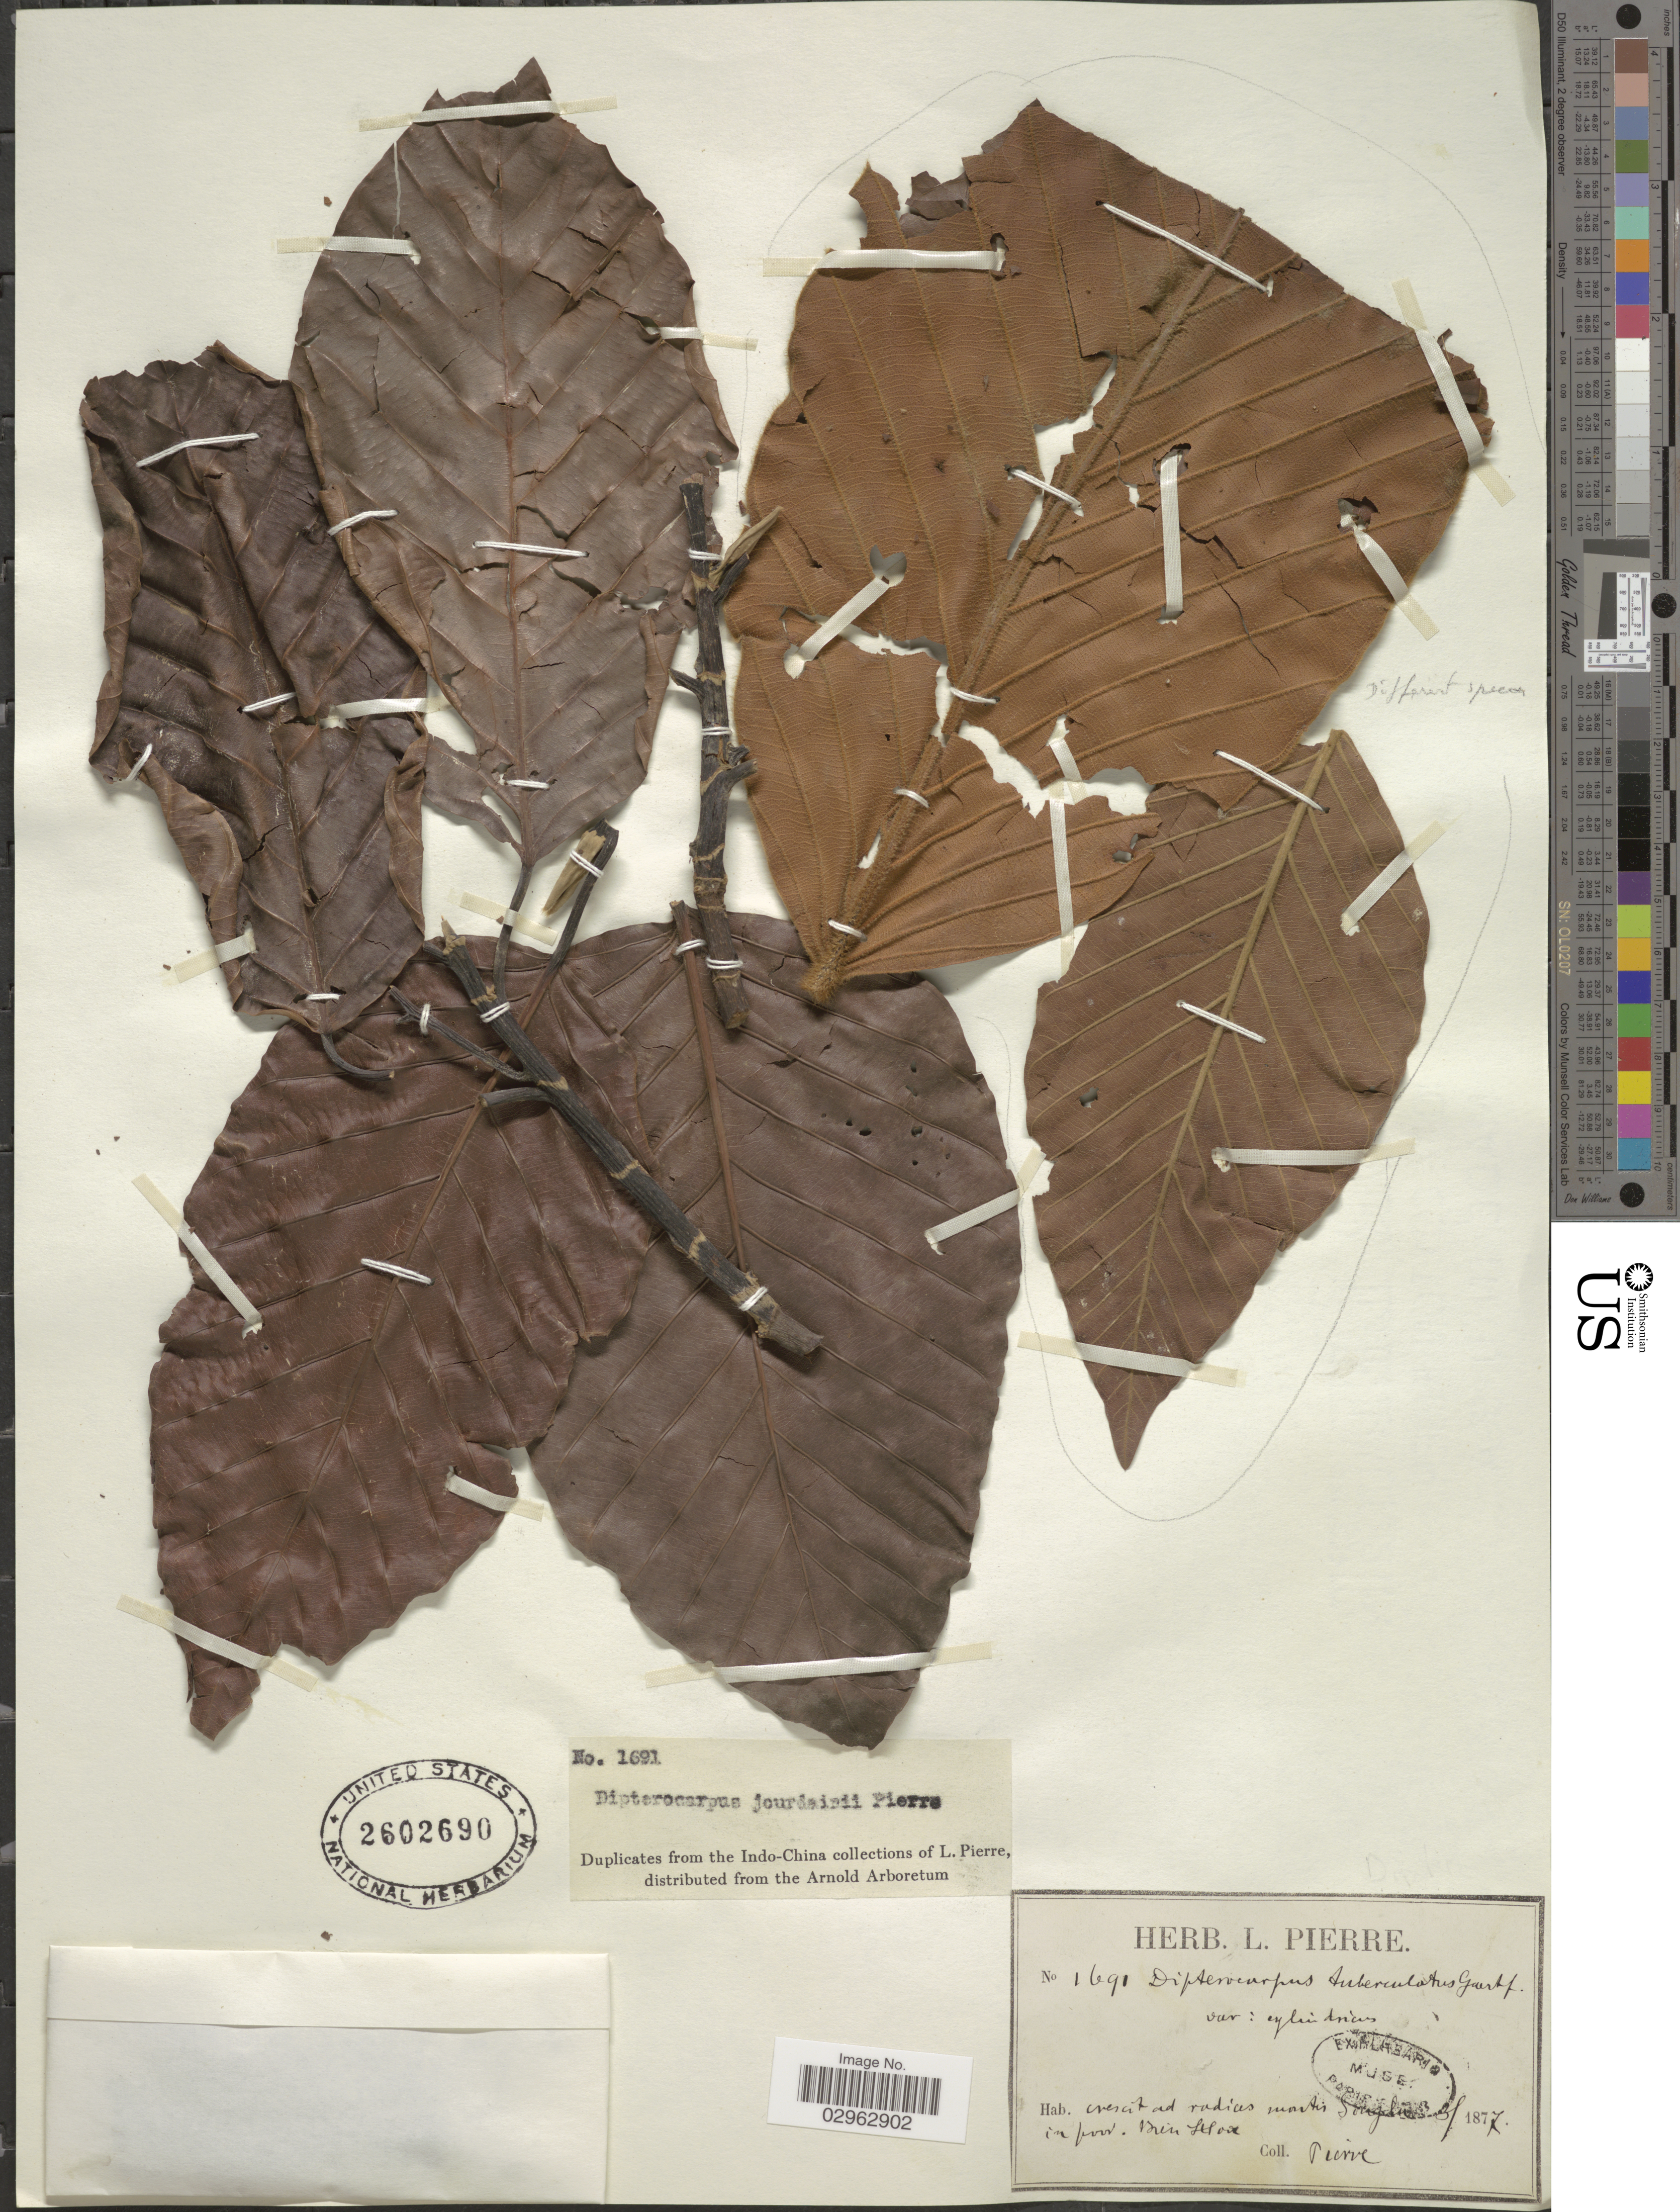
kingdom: Plantae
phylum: Tracheophyta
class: Magnoliopsida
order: Malvales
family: Dipterocarpaceae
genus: Dipterocarpus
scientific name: Dipterocarpus jourdainii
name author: Pierre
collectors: L. Pierre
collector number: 1691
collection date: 1877-03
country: Vietnam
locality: Crescit ad radices montis Sanglu in prov. Bien Hoa.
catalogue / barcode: US 2602690